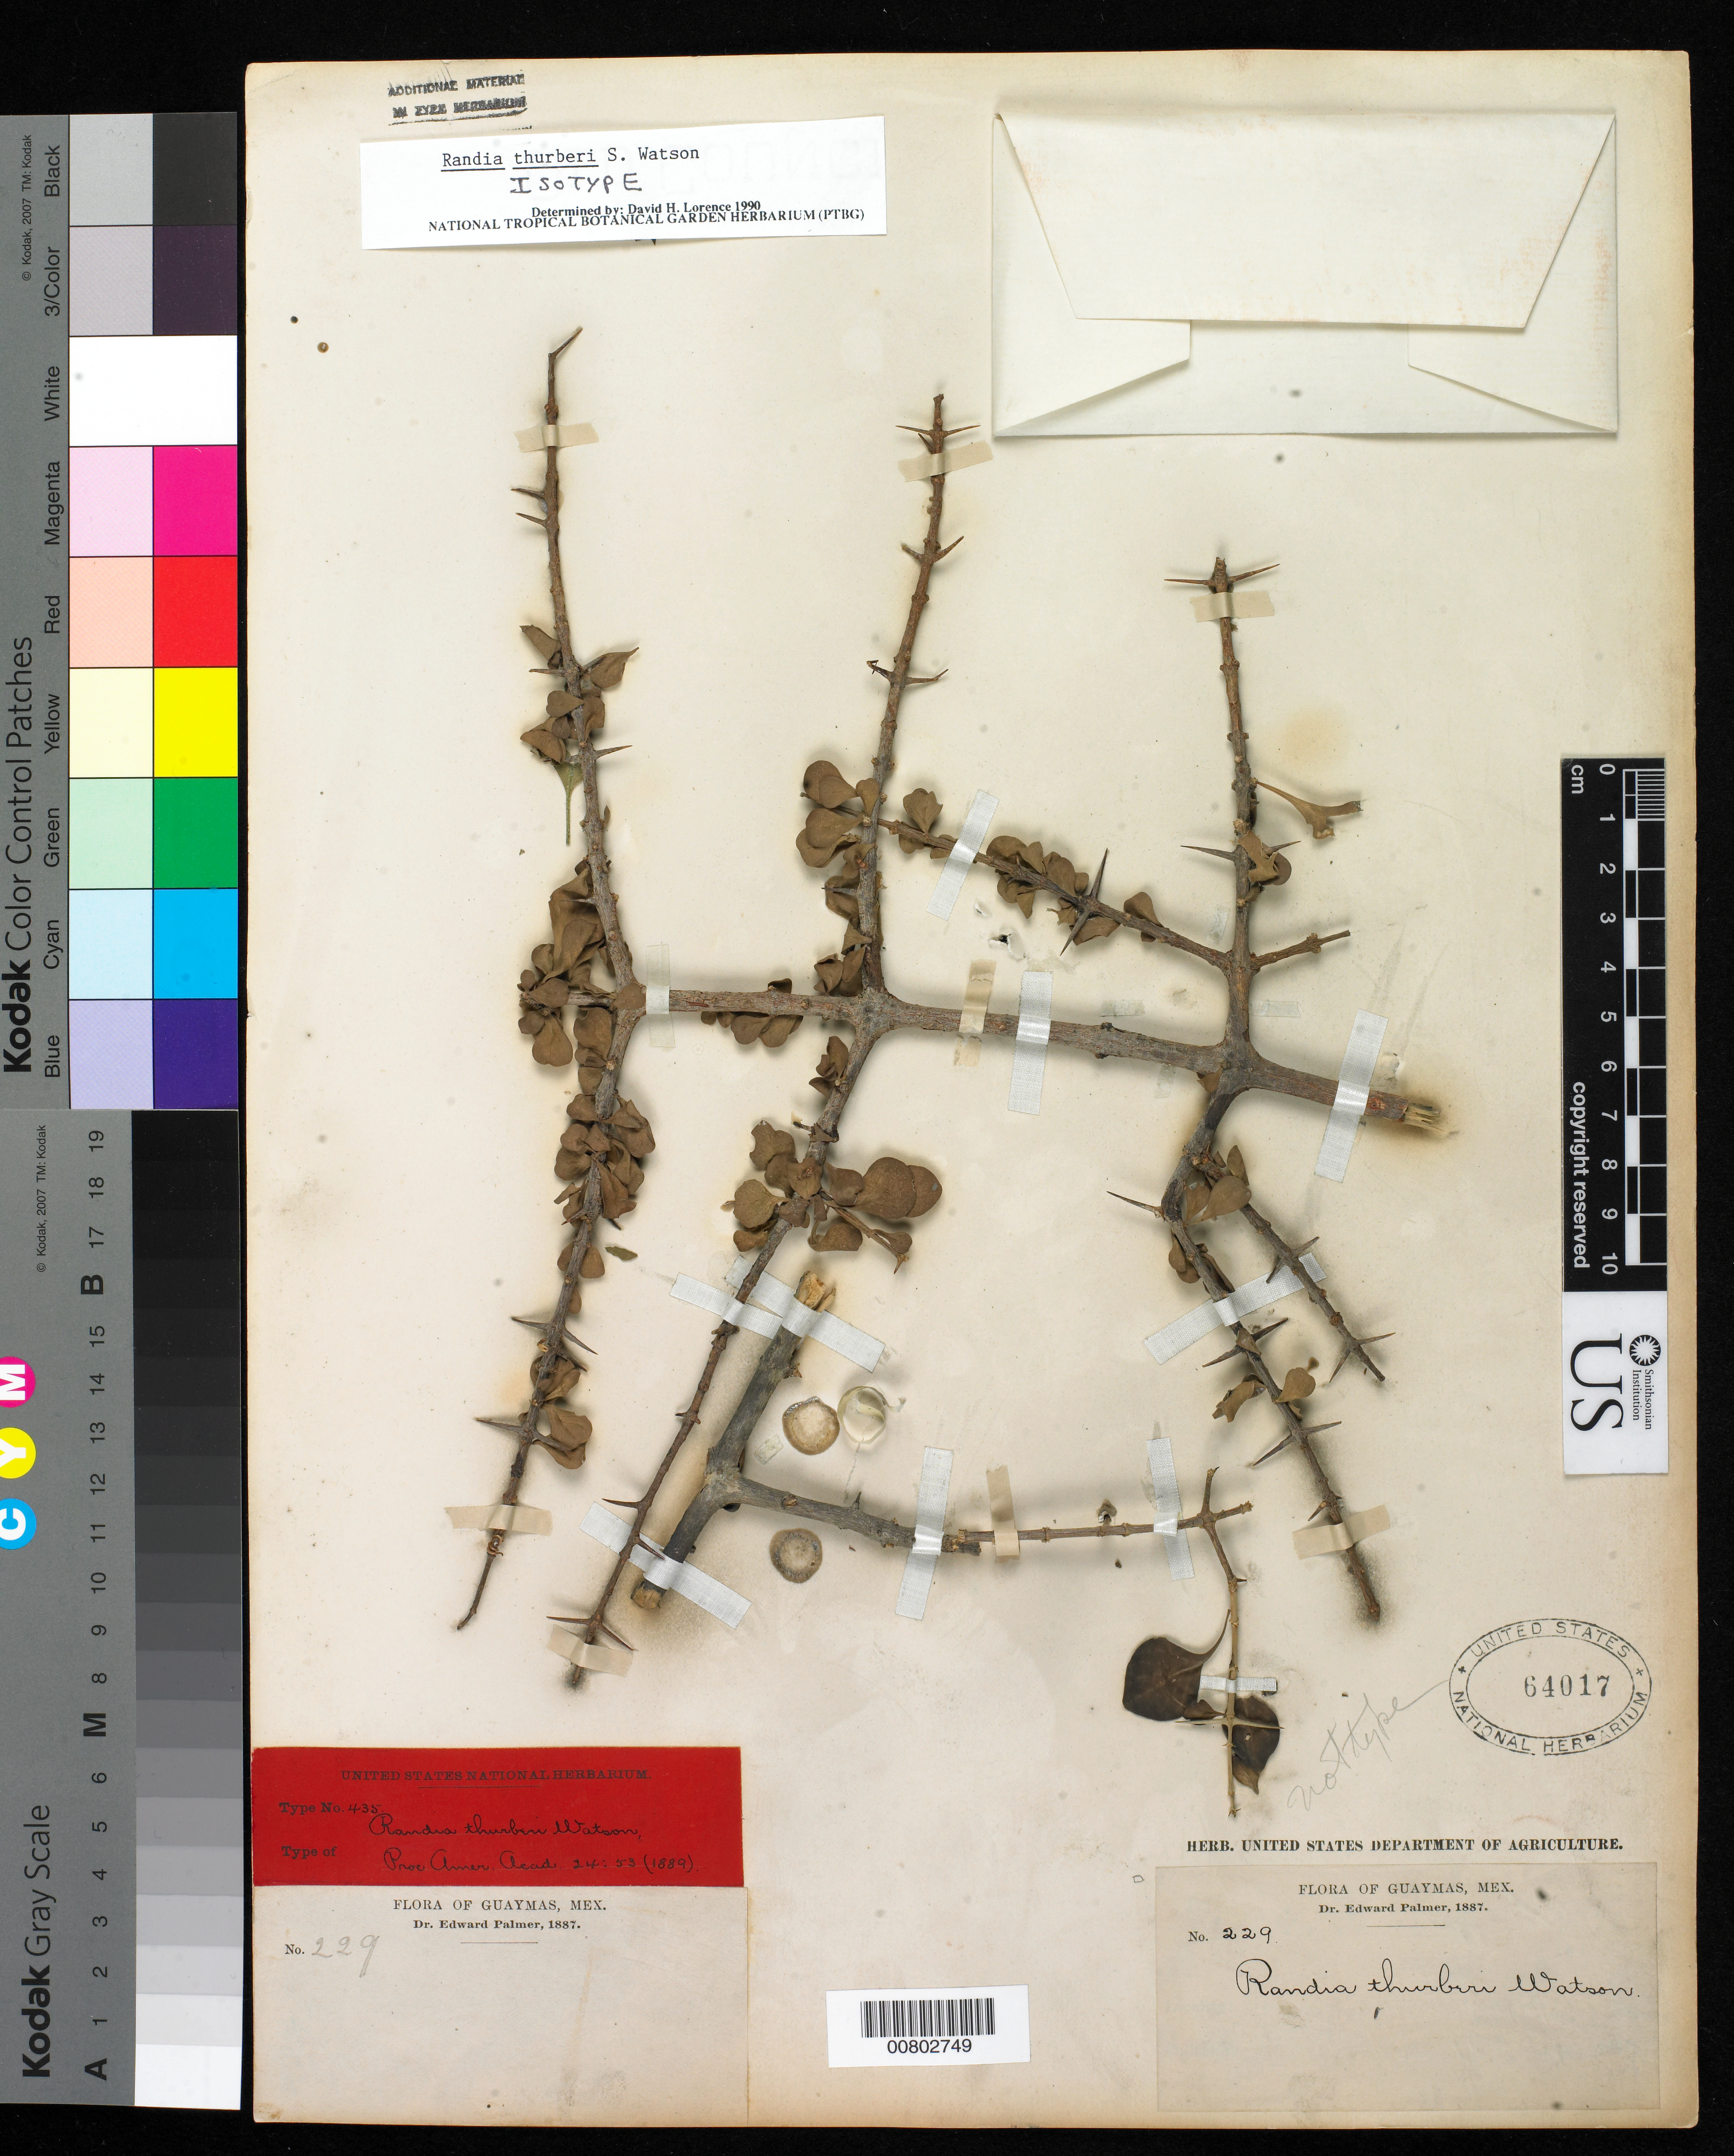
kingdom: Plantae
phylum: Tracheophyta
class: Magnoliopsida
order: Gentianales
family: Rubiaceae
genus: Randia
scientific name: Randia thurberi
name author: S. Watson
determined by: Lorence, David H., (PTBG), National Tropical Botanical Garden (UNITED STATES)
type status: Isolectotype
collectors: E. Palmer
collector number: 229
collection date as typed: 1887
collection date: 1887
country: Mexico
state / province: Sonora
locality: Guaymas.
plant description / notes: Protologue also cites Thurber (s.n.), "on the hills between Rayon and Ures, Oct., 1851".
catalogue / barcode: US 64017